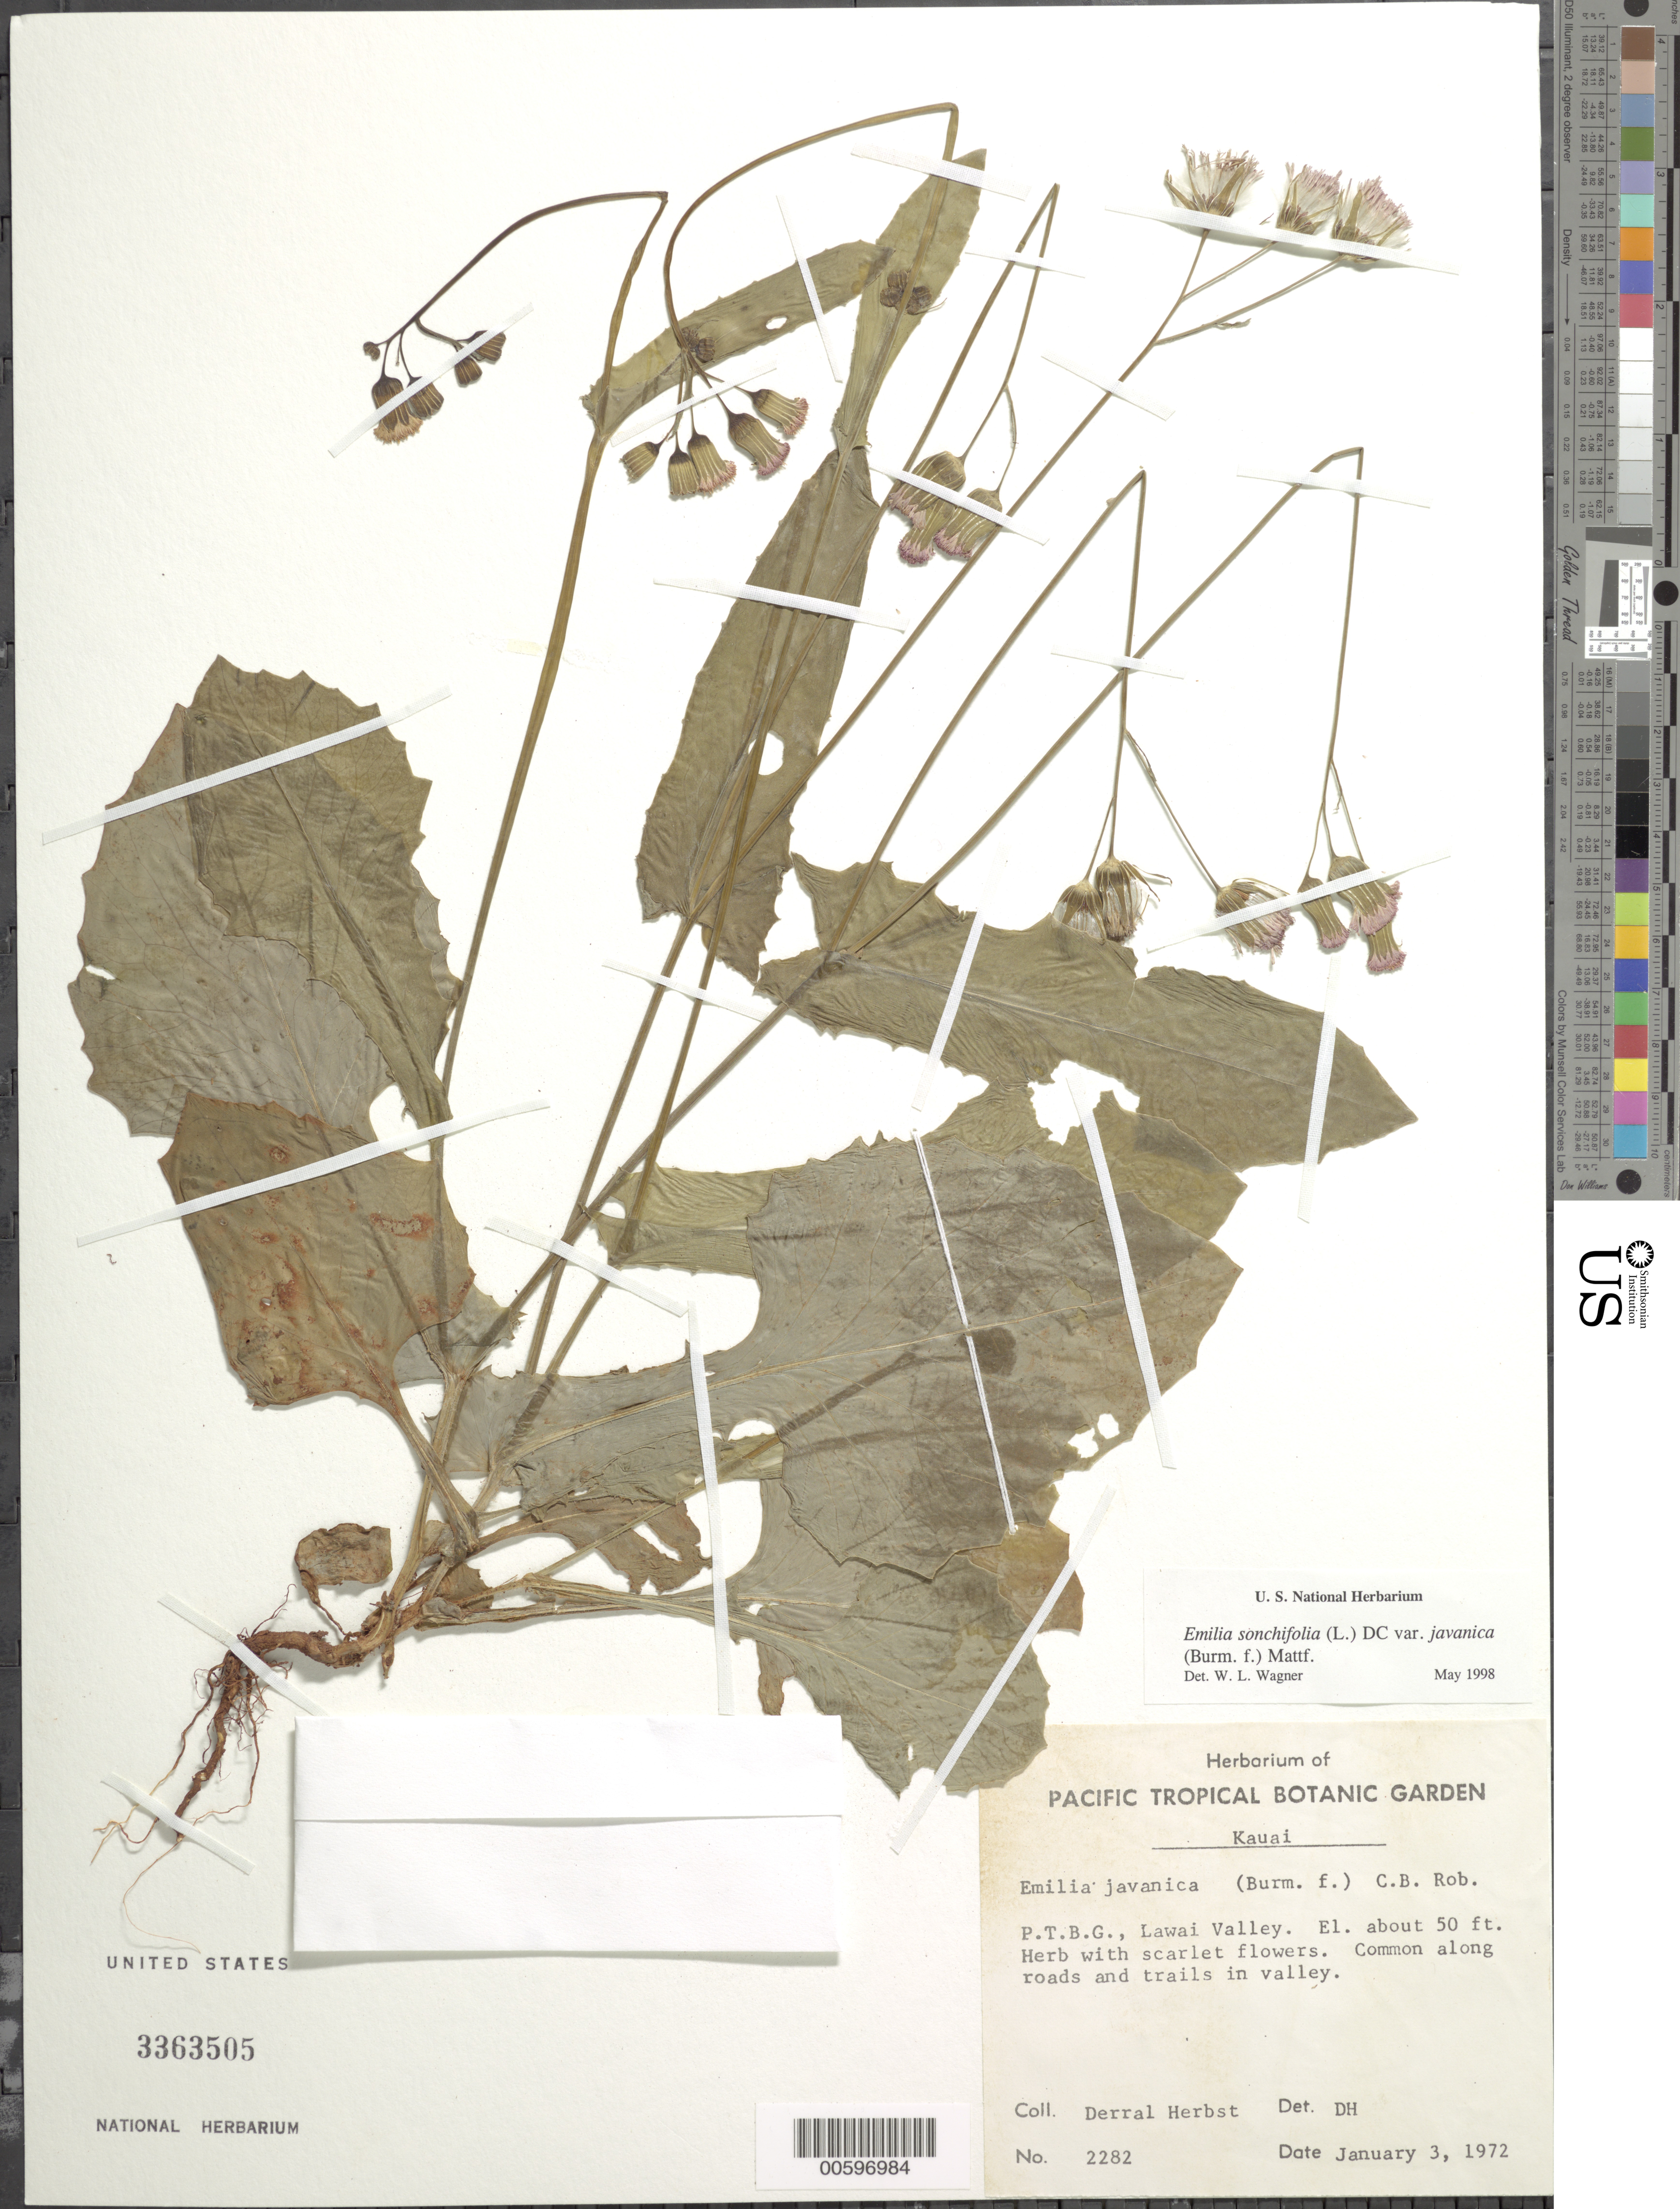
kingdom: Plantae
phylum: Tracheophyta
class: Magnoliopsida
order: Asterales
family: Asteraceae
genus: Emilia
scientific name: Emilia sonchifolia var. javanica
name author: (Burm. f.) Mattf.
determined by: Wagner, W. L., (BOT), Smithsonian Institution - National Museum of Natural History (UNITED STATES)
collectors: D. R. Herbst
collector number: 2282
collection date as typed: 3 Jan 1972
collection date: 1972-01-03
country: United States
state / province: Hawaii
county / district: Kauai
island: Kaua'i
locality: P.T.B.G., Lawai Valley.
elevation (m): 15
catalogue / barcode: US 3363505